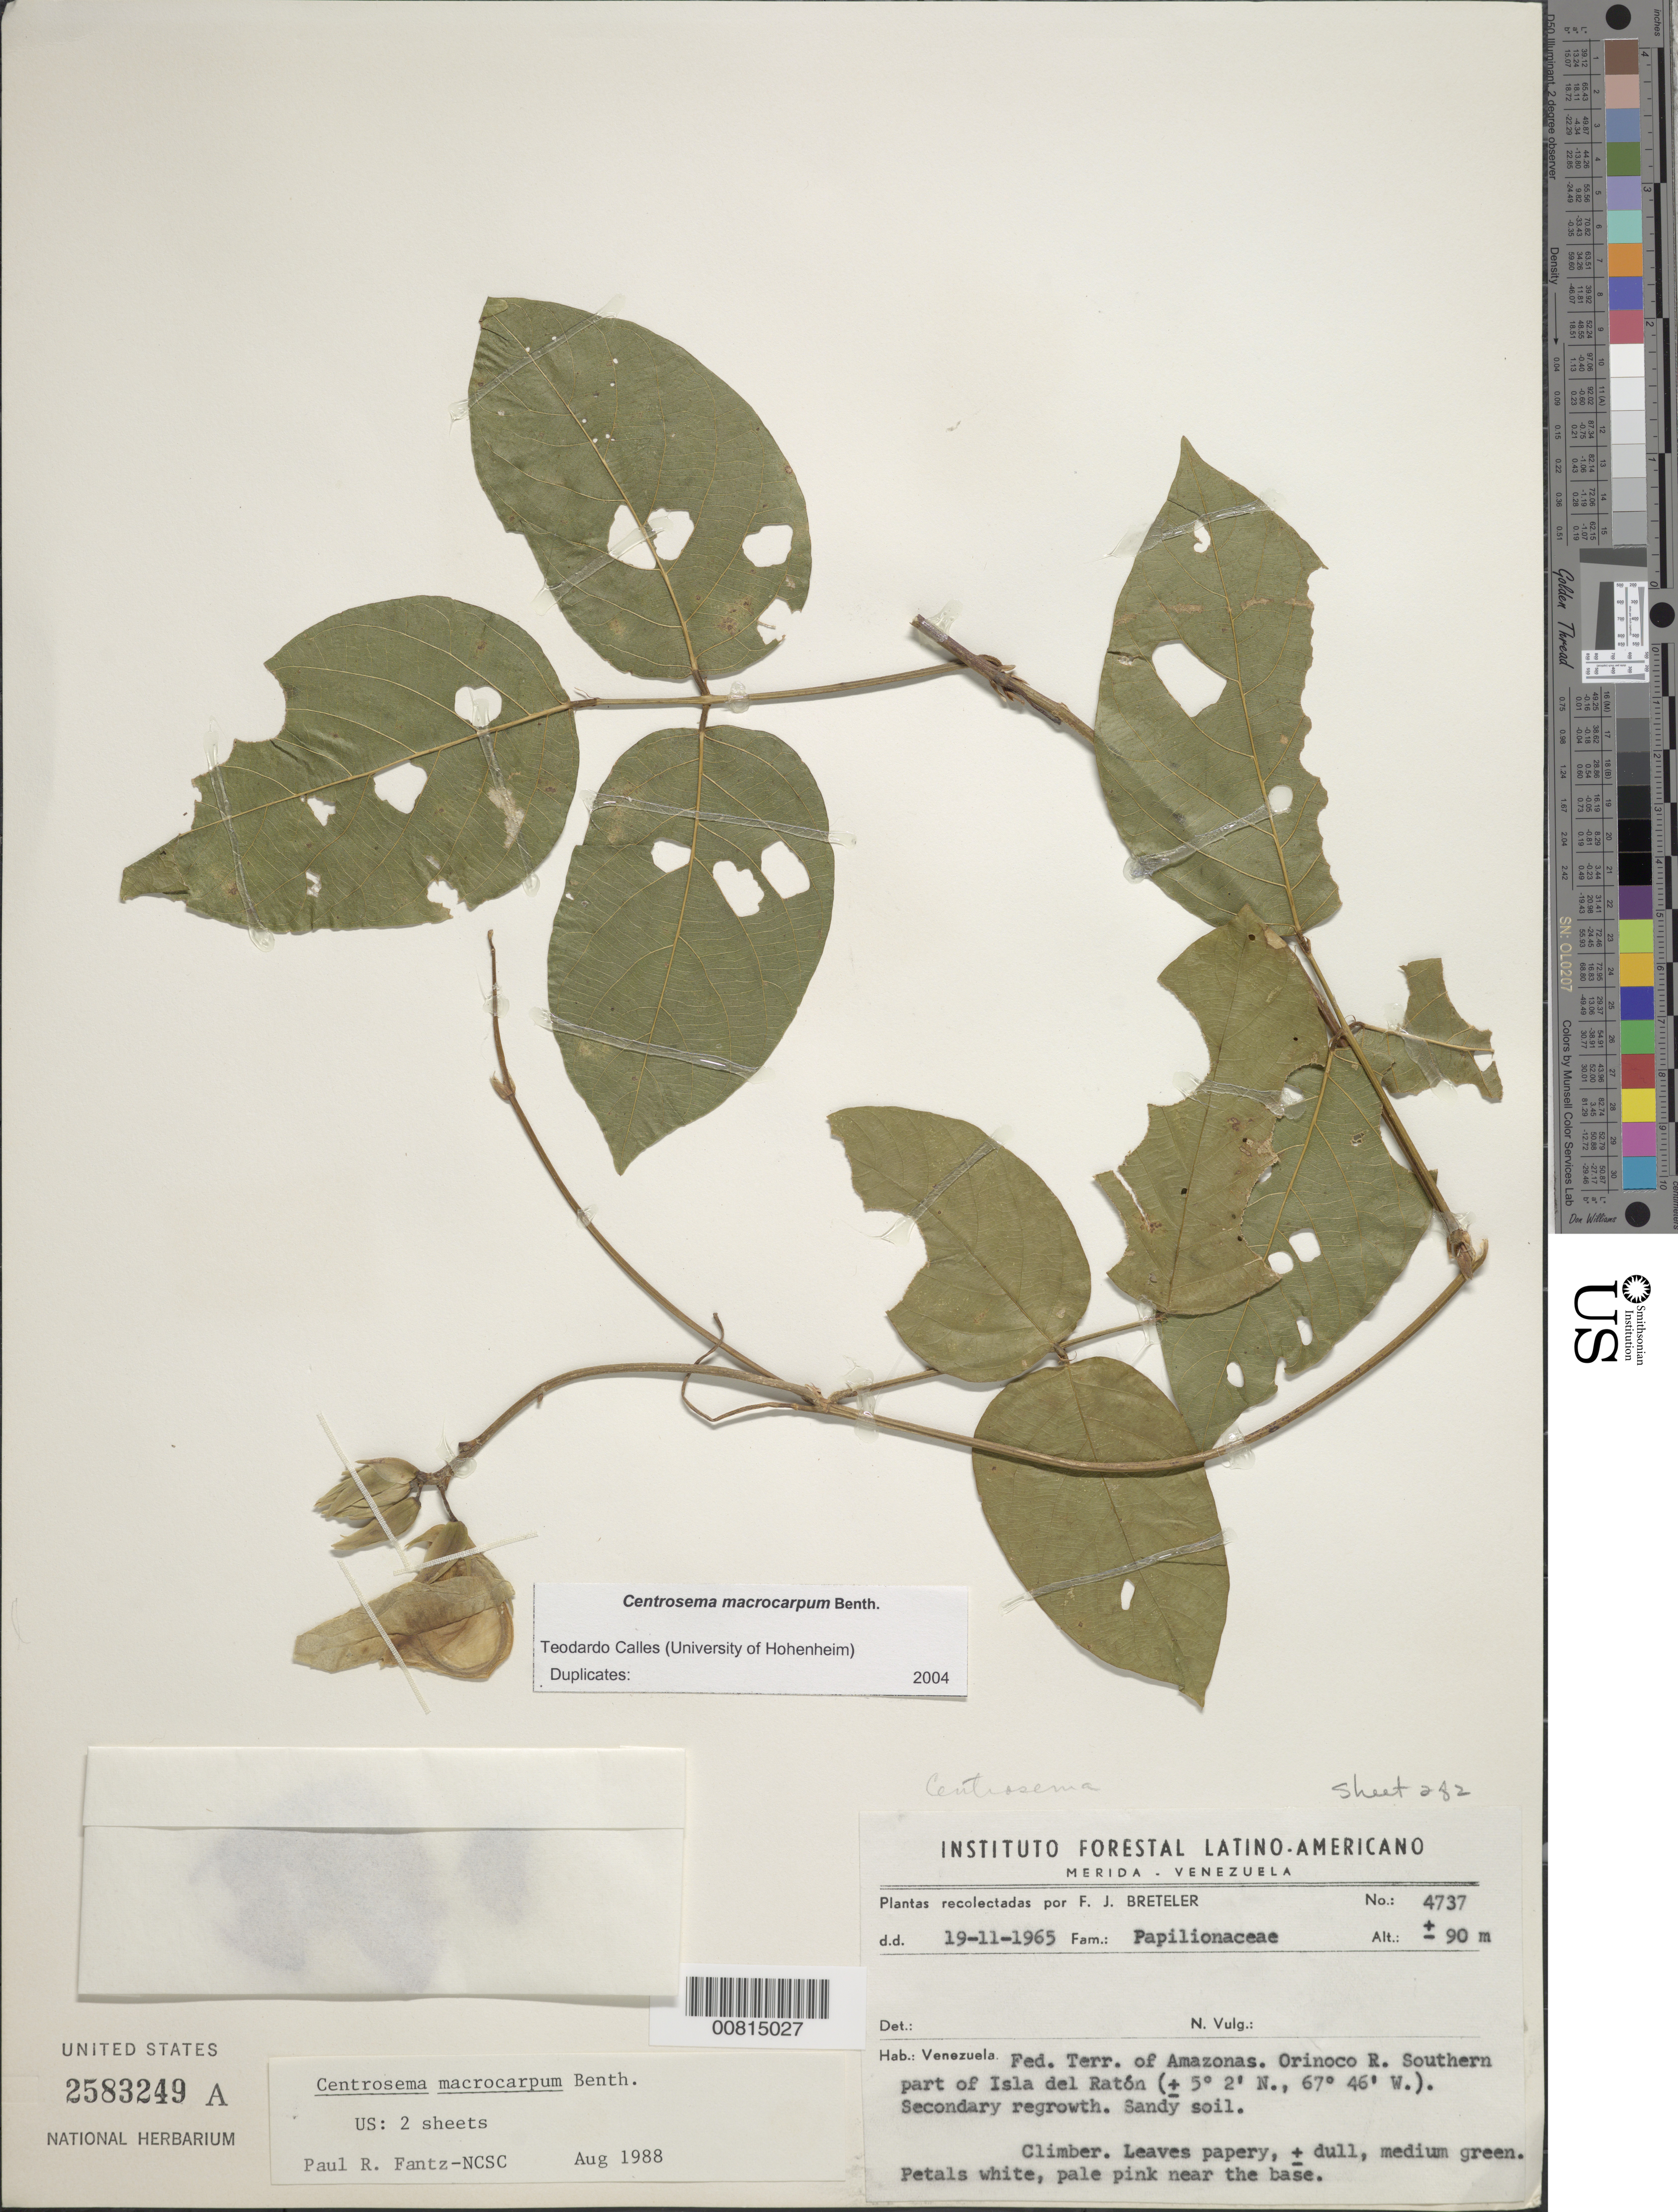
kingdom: Plantae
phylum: Tracheophyta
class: Magnoliopsida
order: Fabales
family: Fabaceae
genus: Centrosema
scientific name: Centrosema macrocarpum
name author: Benth.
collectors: F. J. Breteler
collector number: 4737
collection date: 1965-11-19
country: Venezuela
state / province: Amazonas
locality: Fed. Terr. of Amazonas. Orinoco R. Southern part of Isla del Ratón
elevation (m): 90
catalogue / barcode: US 2583249A